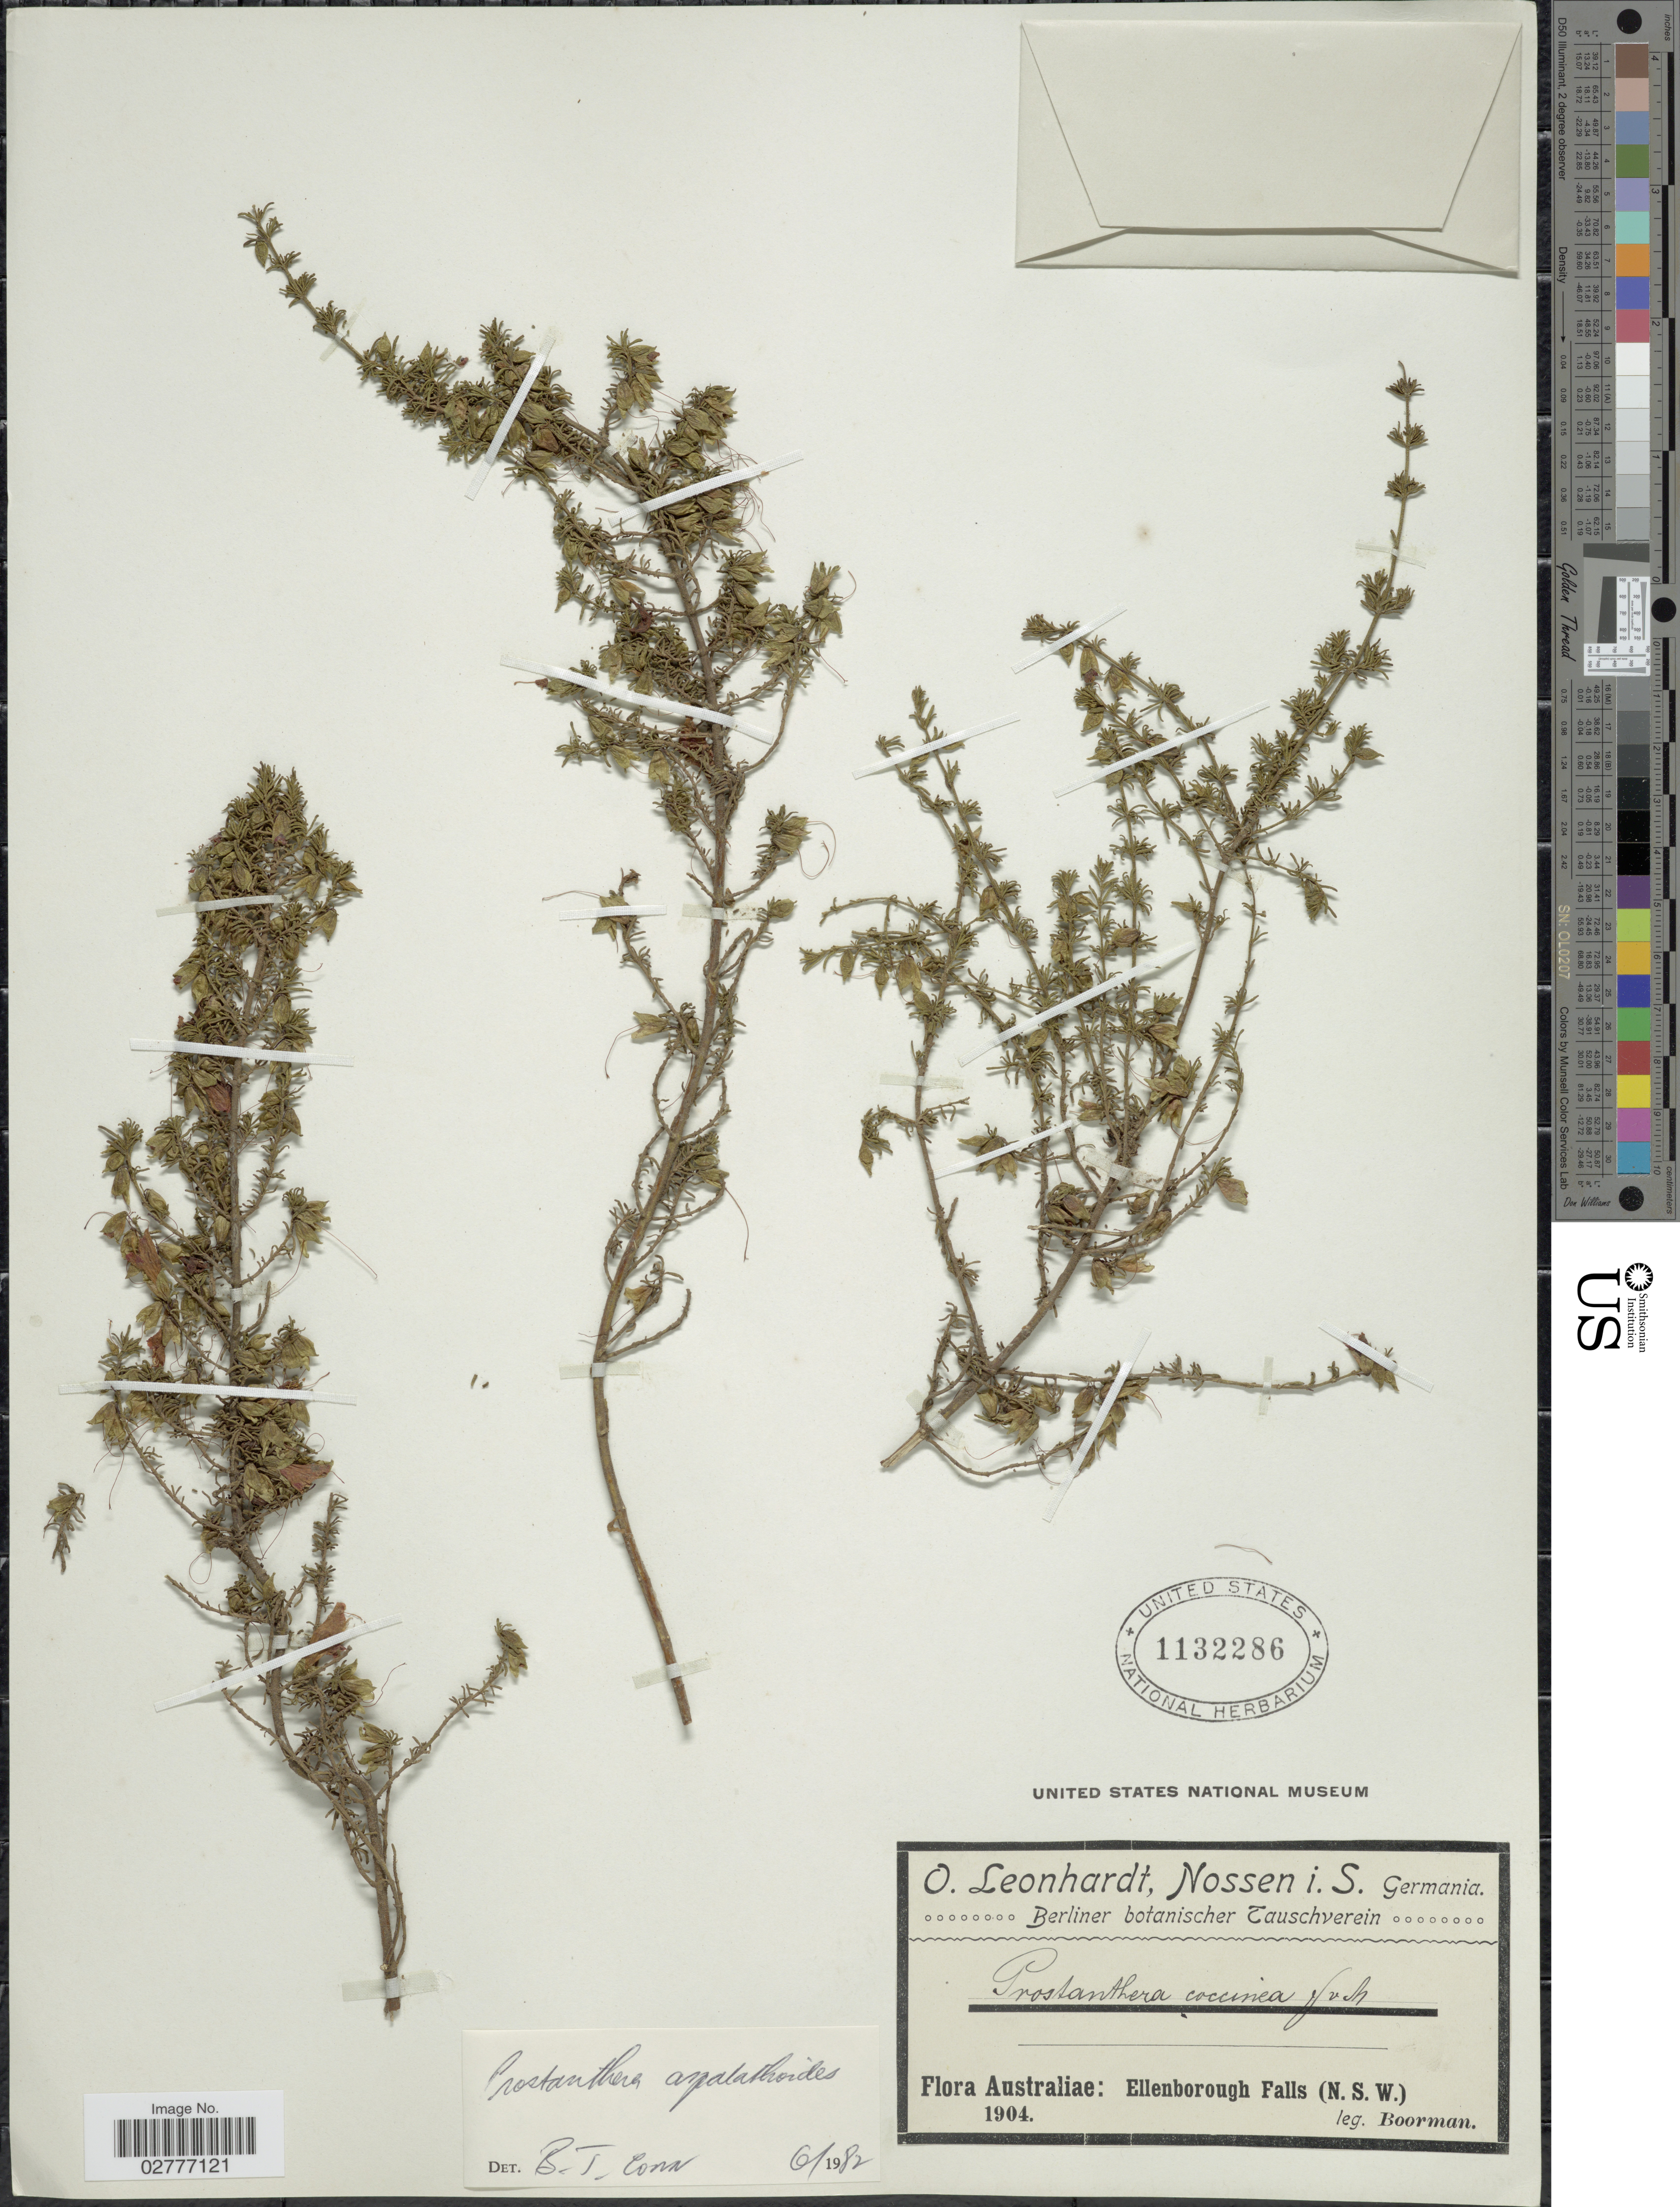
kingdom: Plantae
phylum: Tracheophyta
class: Magnoliopsida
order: Lamiales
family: Lamiaceae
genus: Prostanthera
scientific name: Prostanthera aspalathoides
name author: A. Cunn. ex Benth.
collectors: -. Boorman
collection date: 1904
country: Australia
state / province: New South Wales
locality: Ellenborough Falls (N.S.W.)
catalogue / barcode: US 1132286